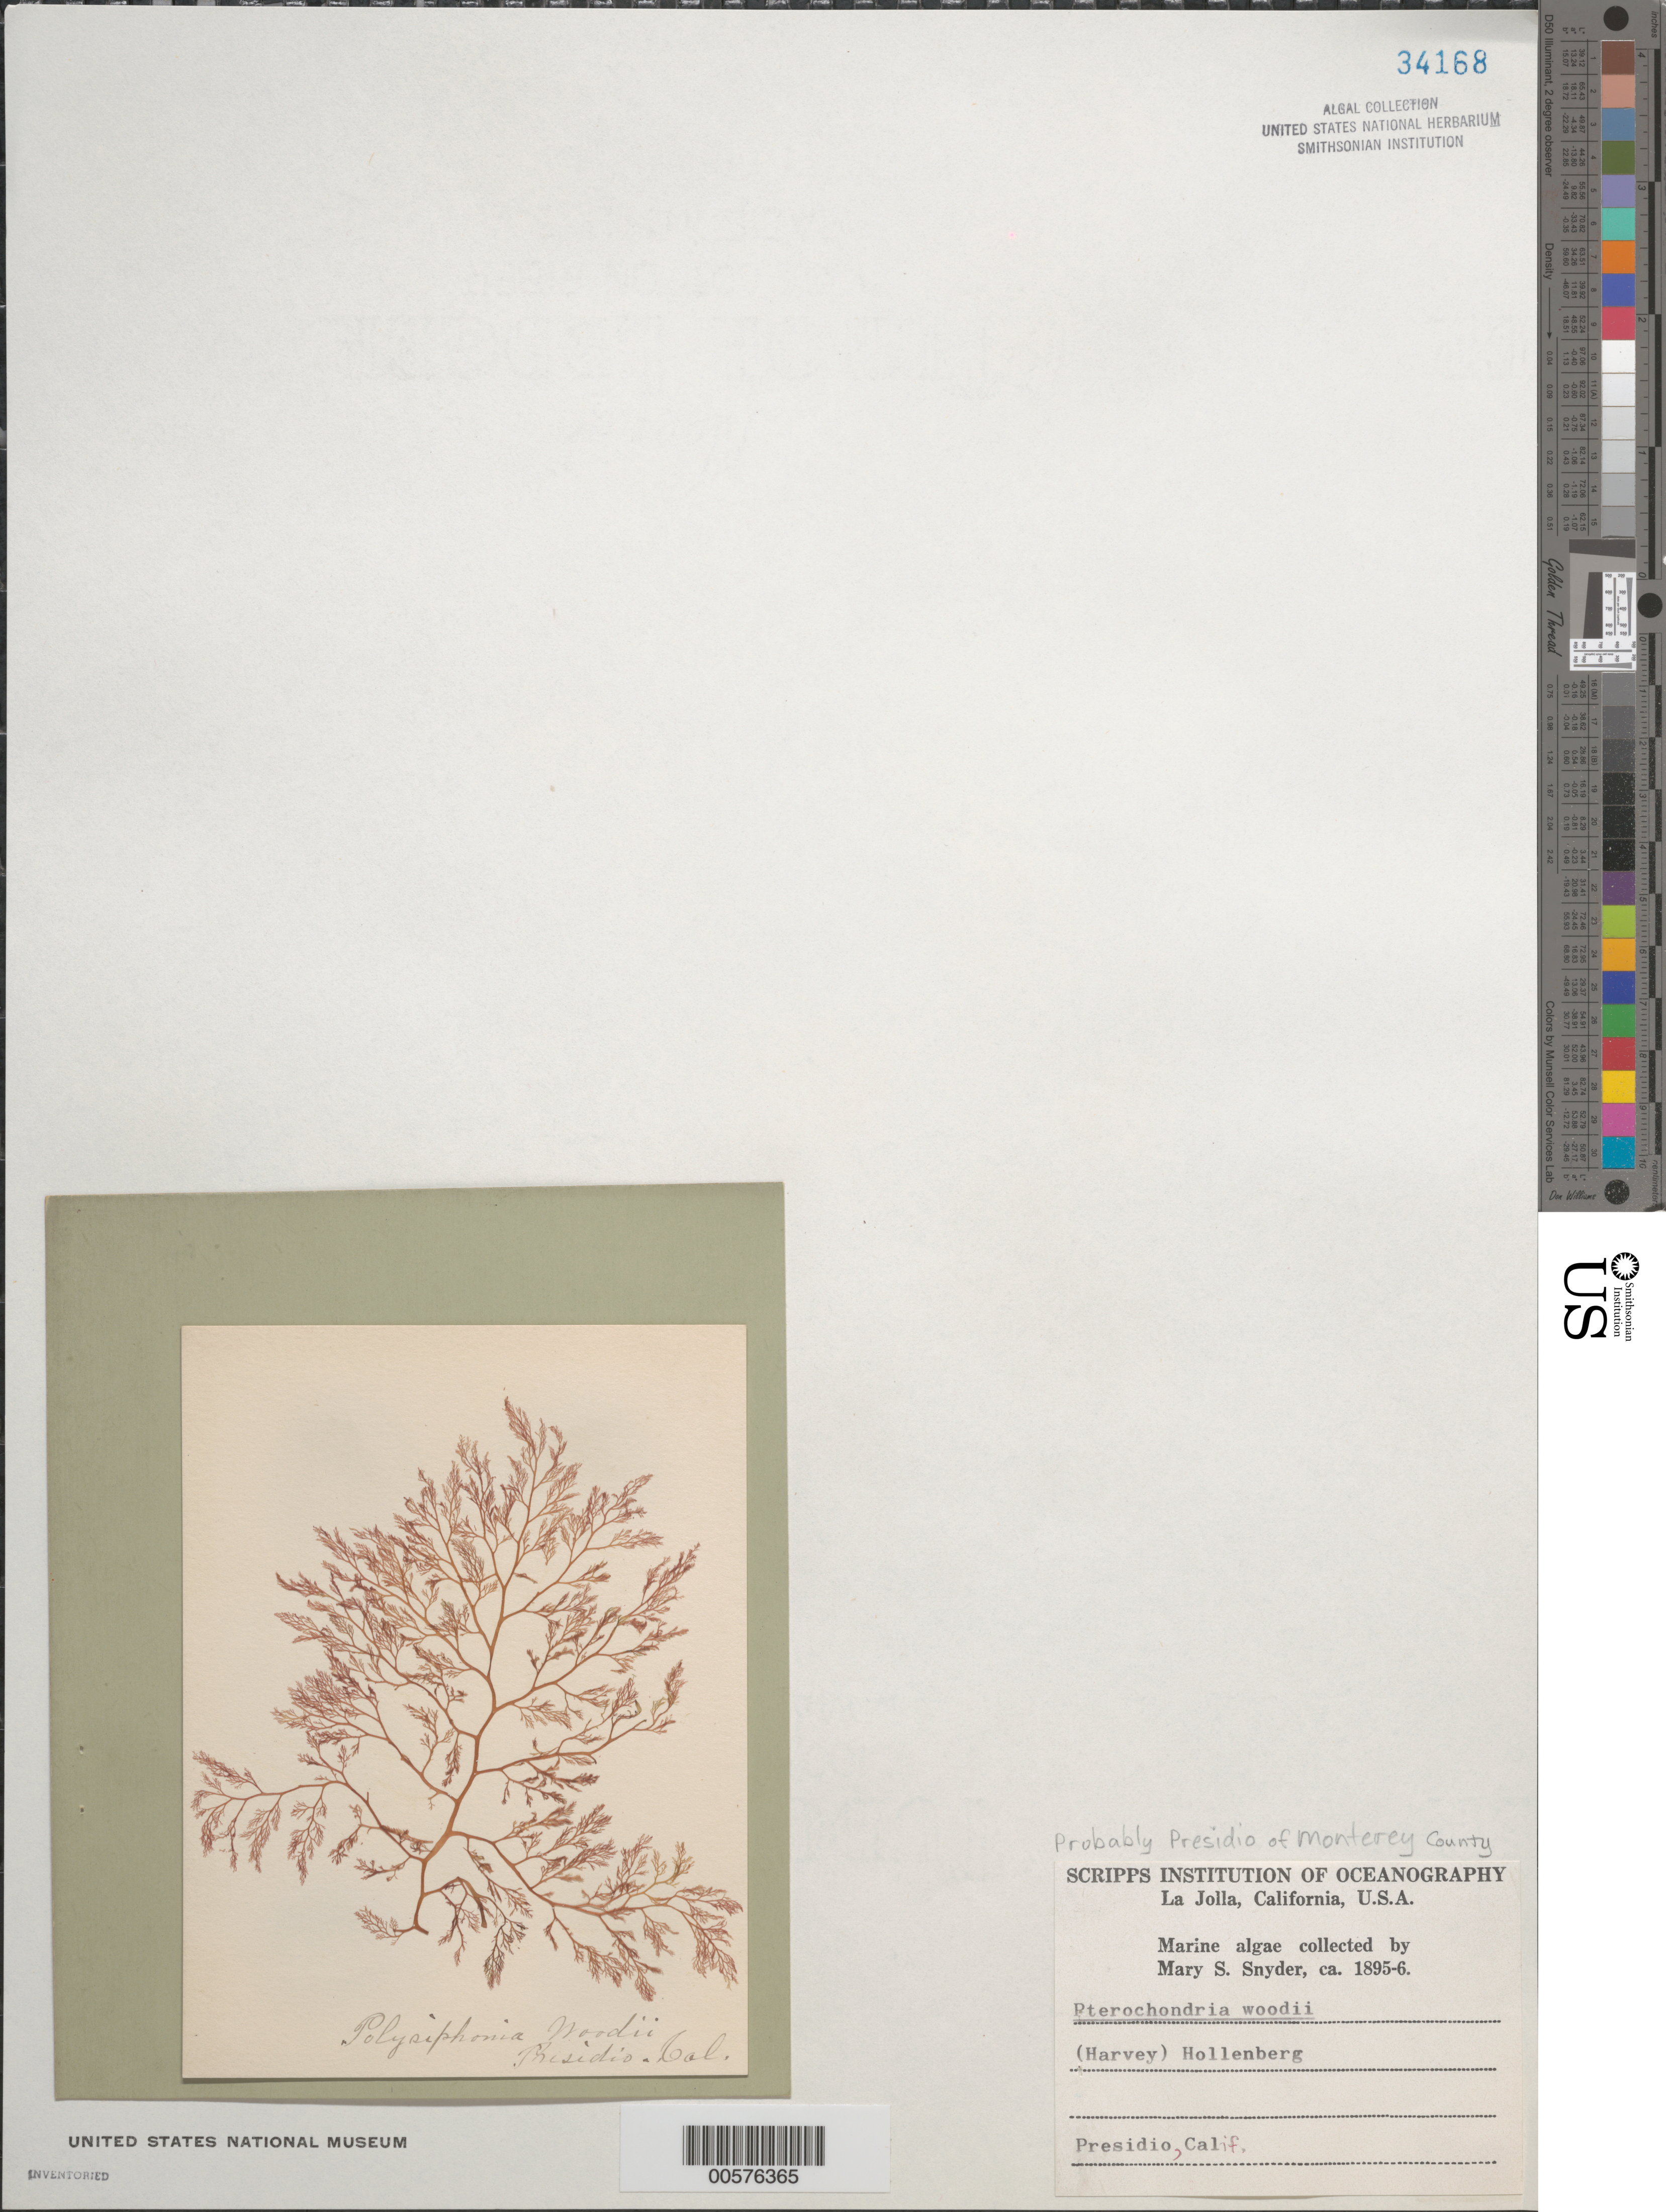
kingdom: Plantae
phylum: Rhodophyta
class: Florideophyceae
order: Ceramiales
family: Rhodomelaceae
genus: Pterochondria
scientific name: Pterochondria woodii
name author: (Harv.) Hollenb.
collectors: M. Snyder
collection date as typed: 1895 OR -- --- 1896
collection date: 1895 or 1896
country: United States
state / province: California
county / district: Monterey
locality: Presidio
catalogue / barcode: US 34168